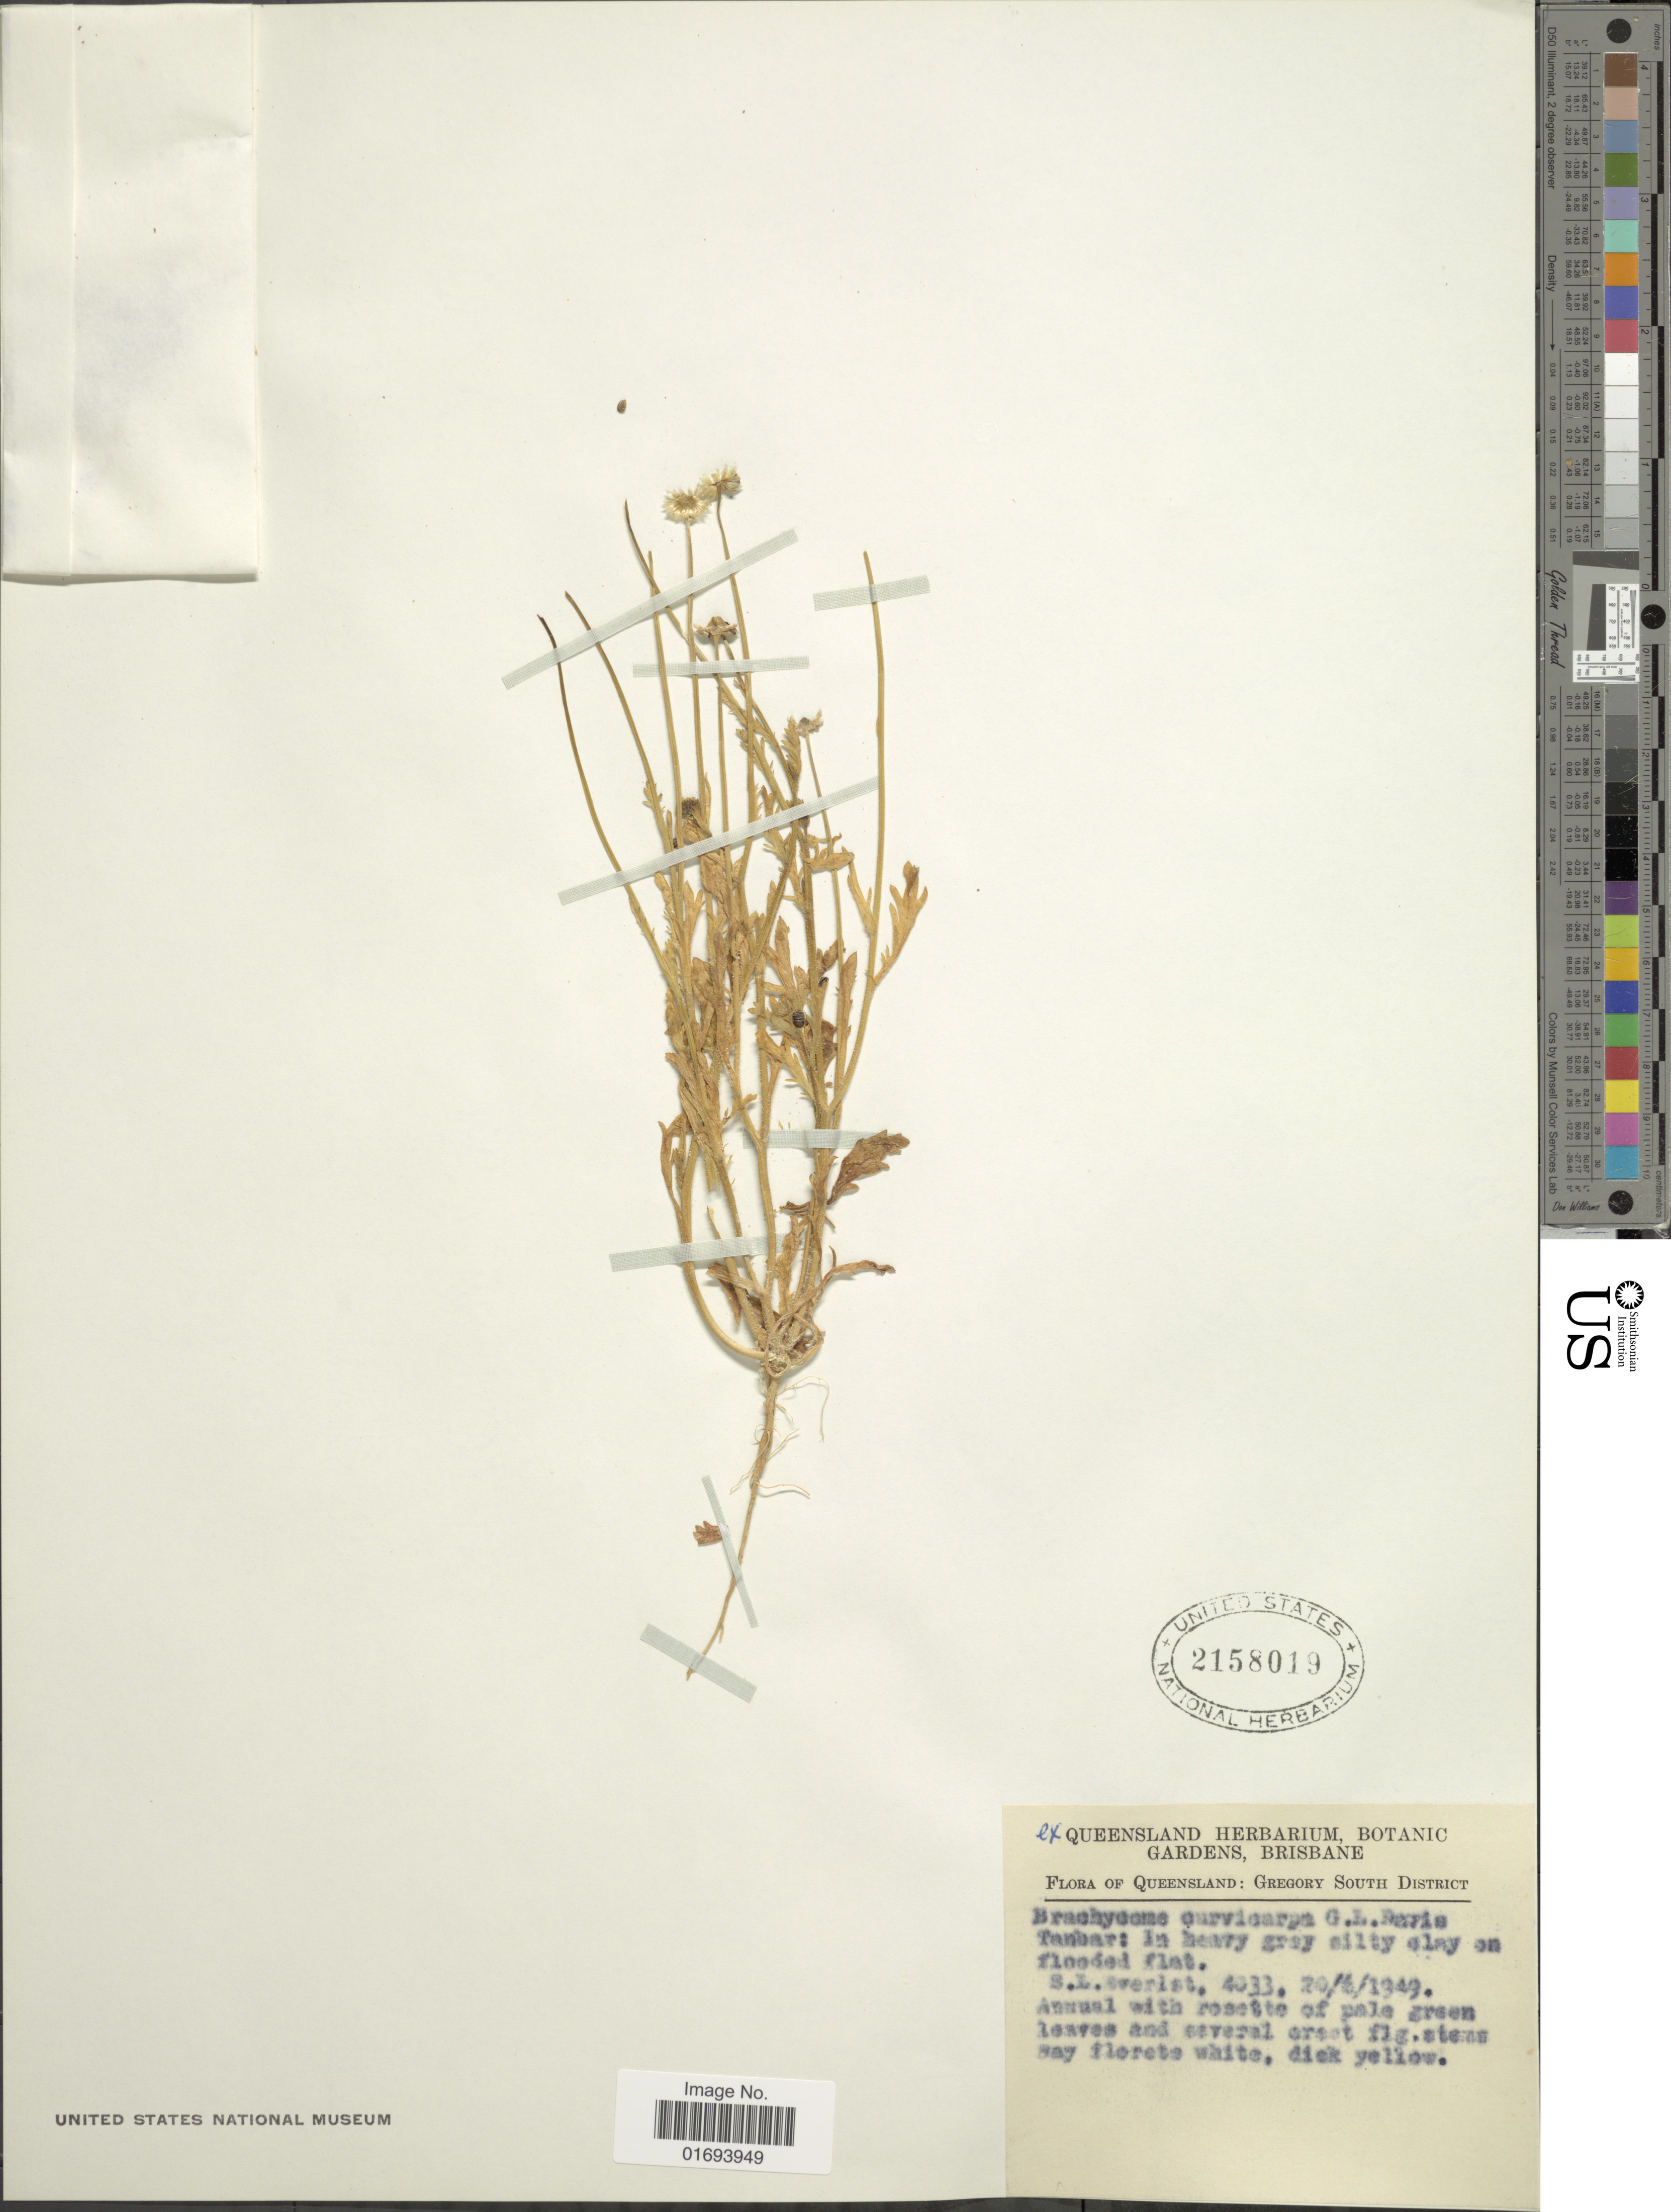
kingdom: Plantae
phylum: Tracheophyta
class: Magnoliopsida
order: Asterales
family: Asteraceae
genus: Brachyscome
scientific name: Brachyscome curvicarpa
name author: G.L. Davis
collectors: S. Everist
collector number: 4033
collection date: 1949-06-20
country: Australia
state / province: Queensland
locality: Queensland. Gregory South District. Tanbar.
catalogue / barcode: US 2158019